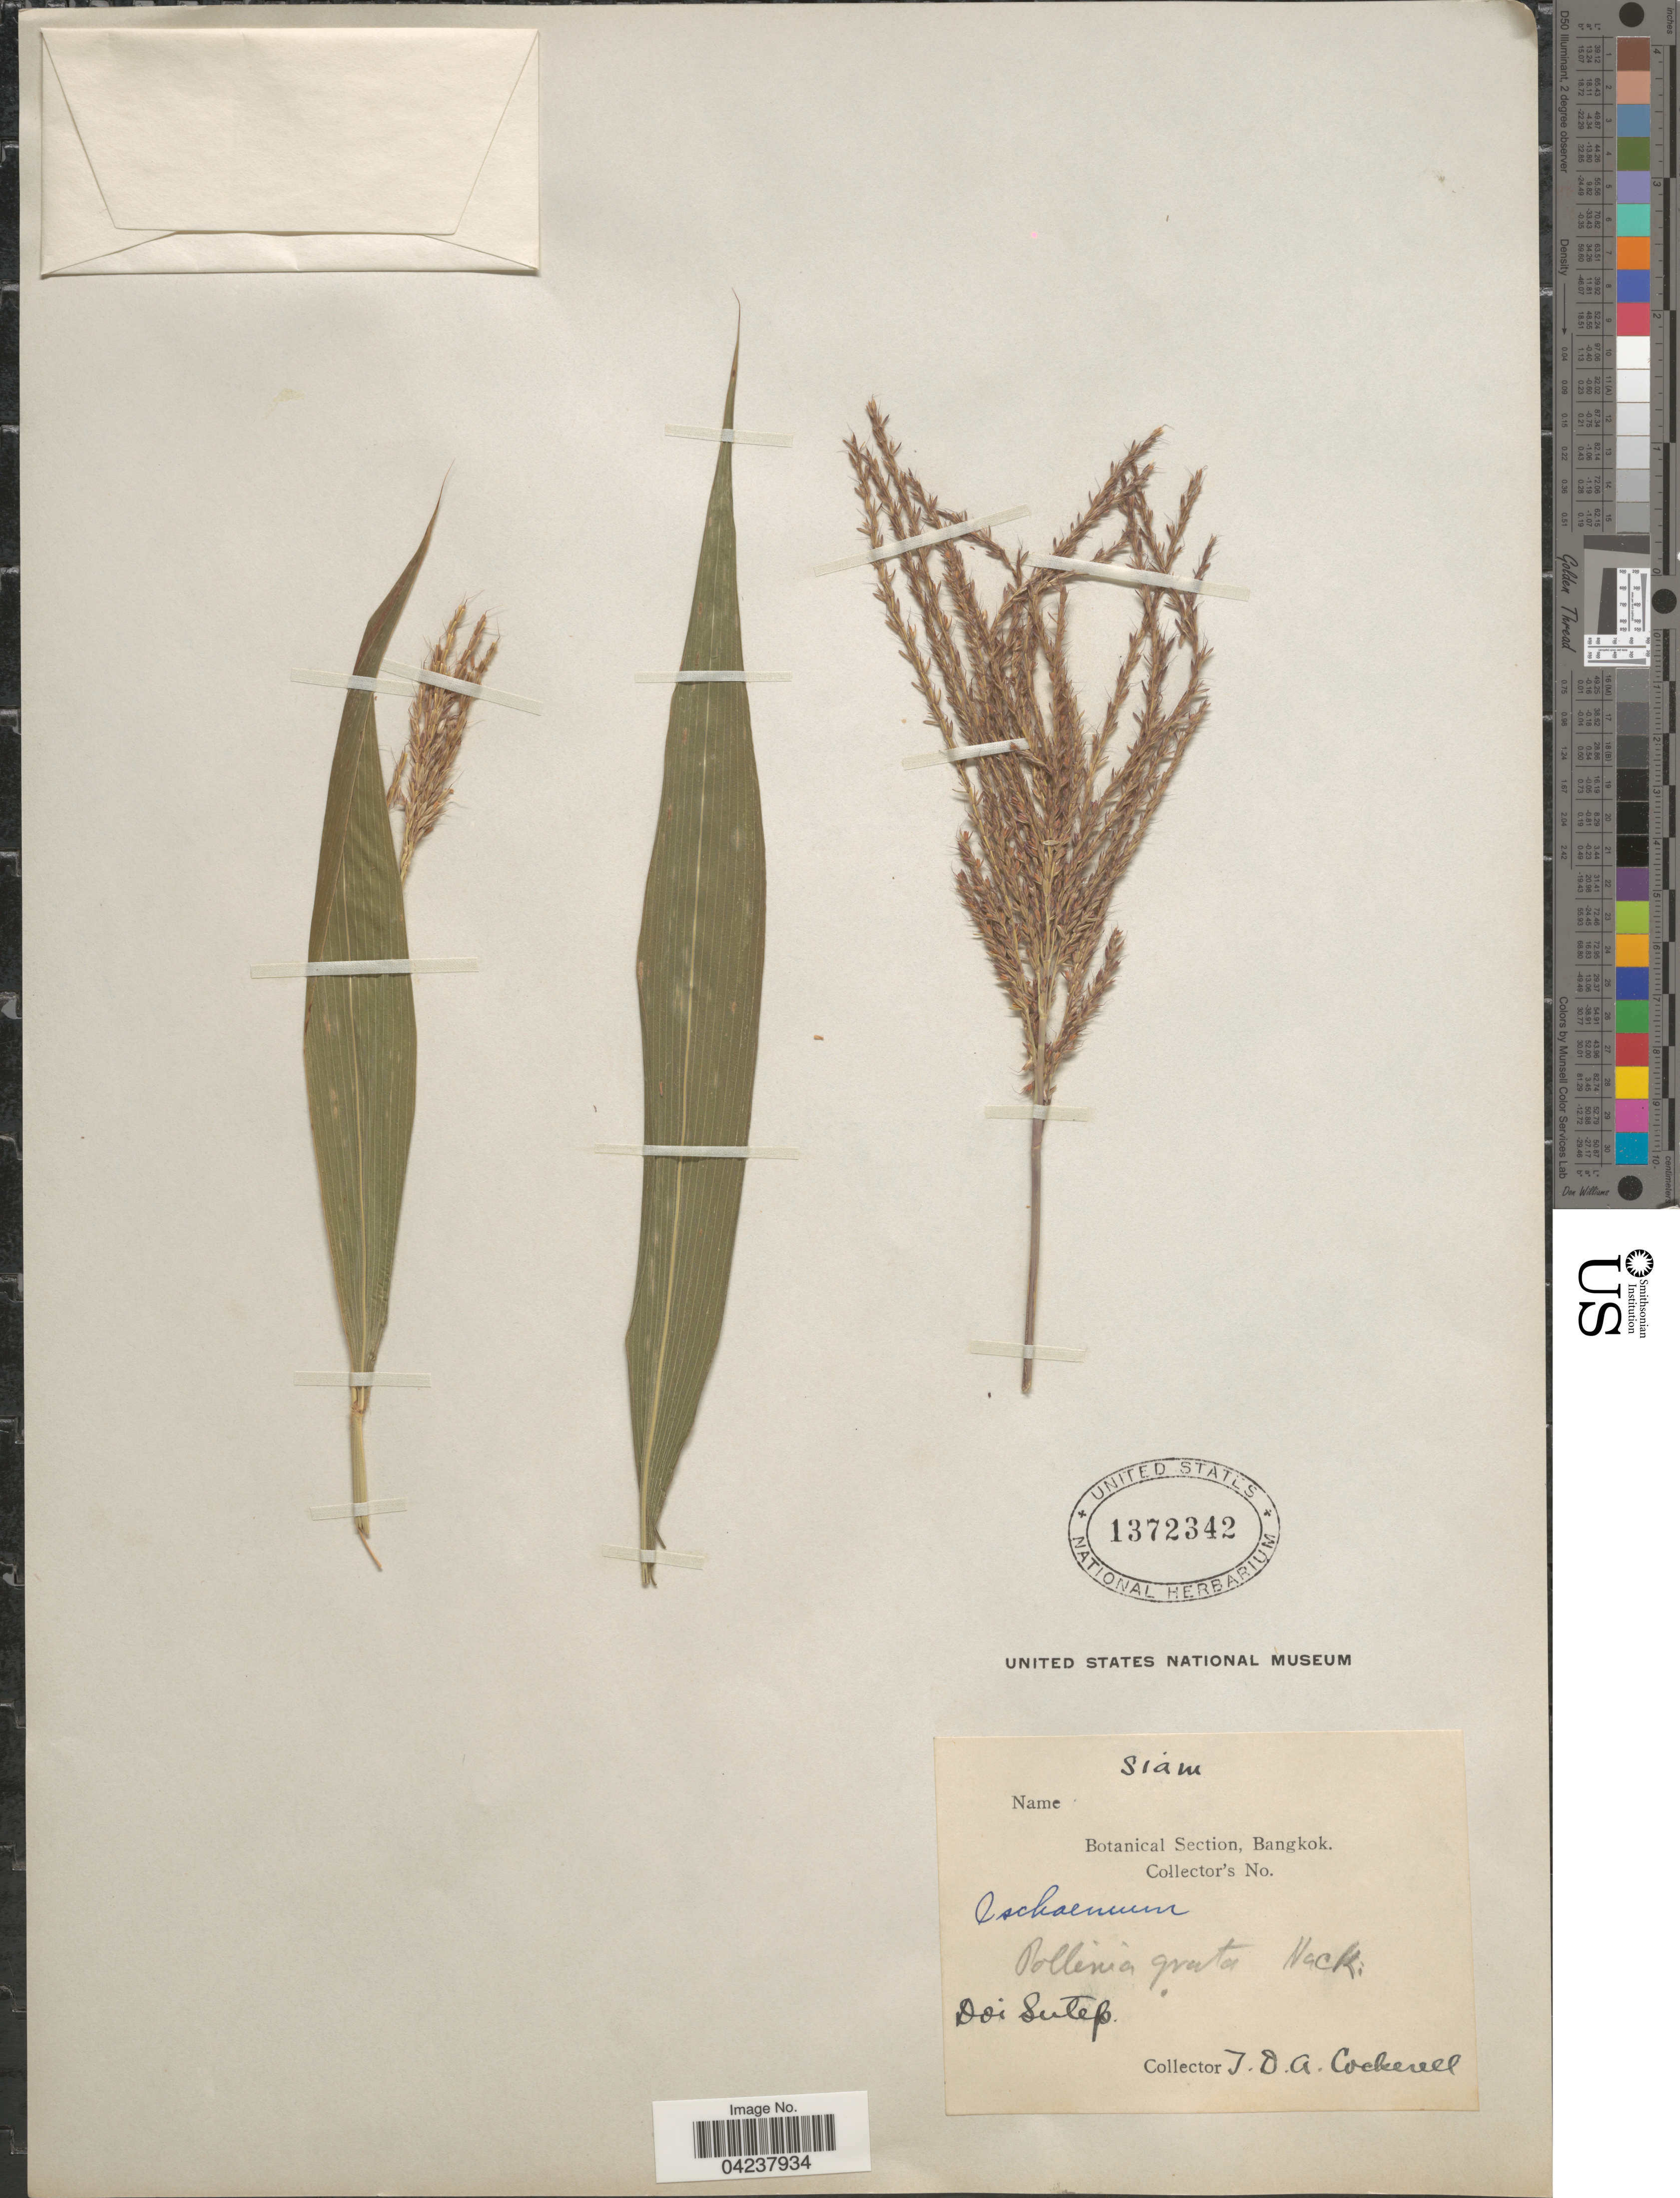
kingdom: Plantae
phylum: Tracheophyta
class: Liliopsida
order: Poales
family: Poaceae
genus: Microstegium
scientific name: Microstegium petiolare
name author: (Trin.) Bor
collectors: J. Cockerell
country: Thailand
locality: Siam. Doi Sutep.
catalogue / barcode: US 1372342